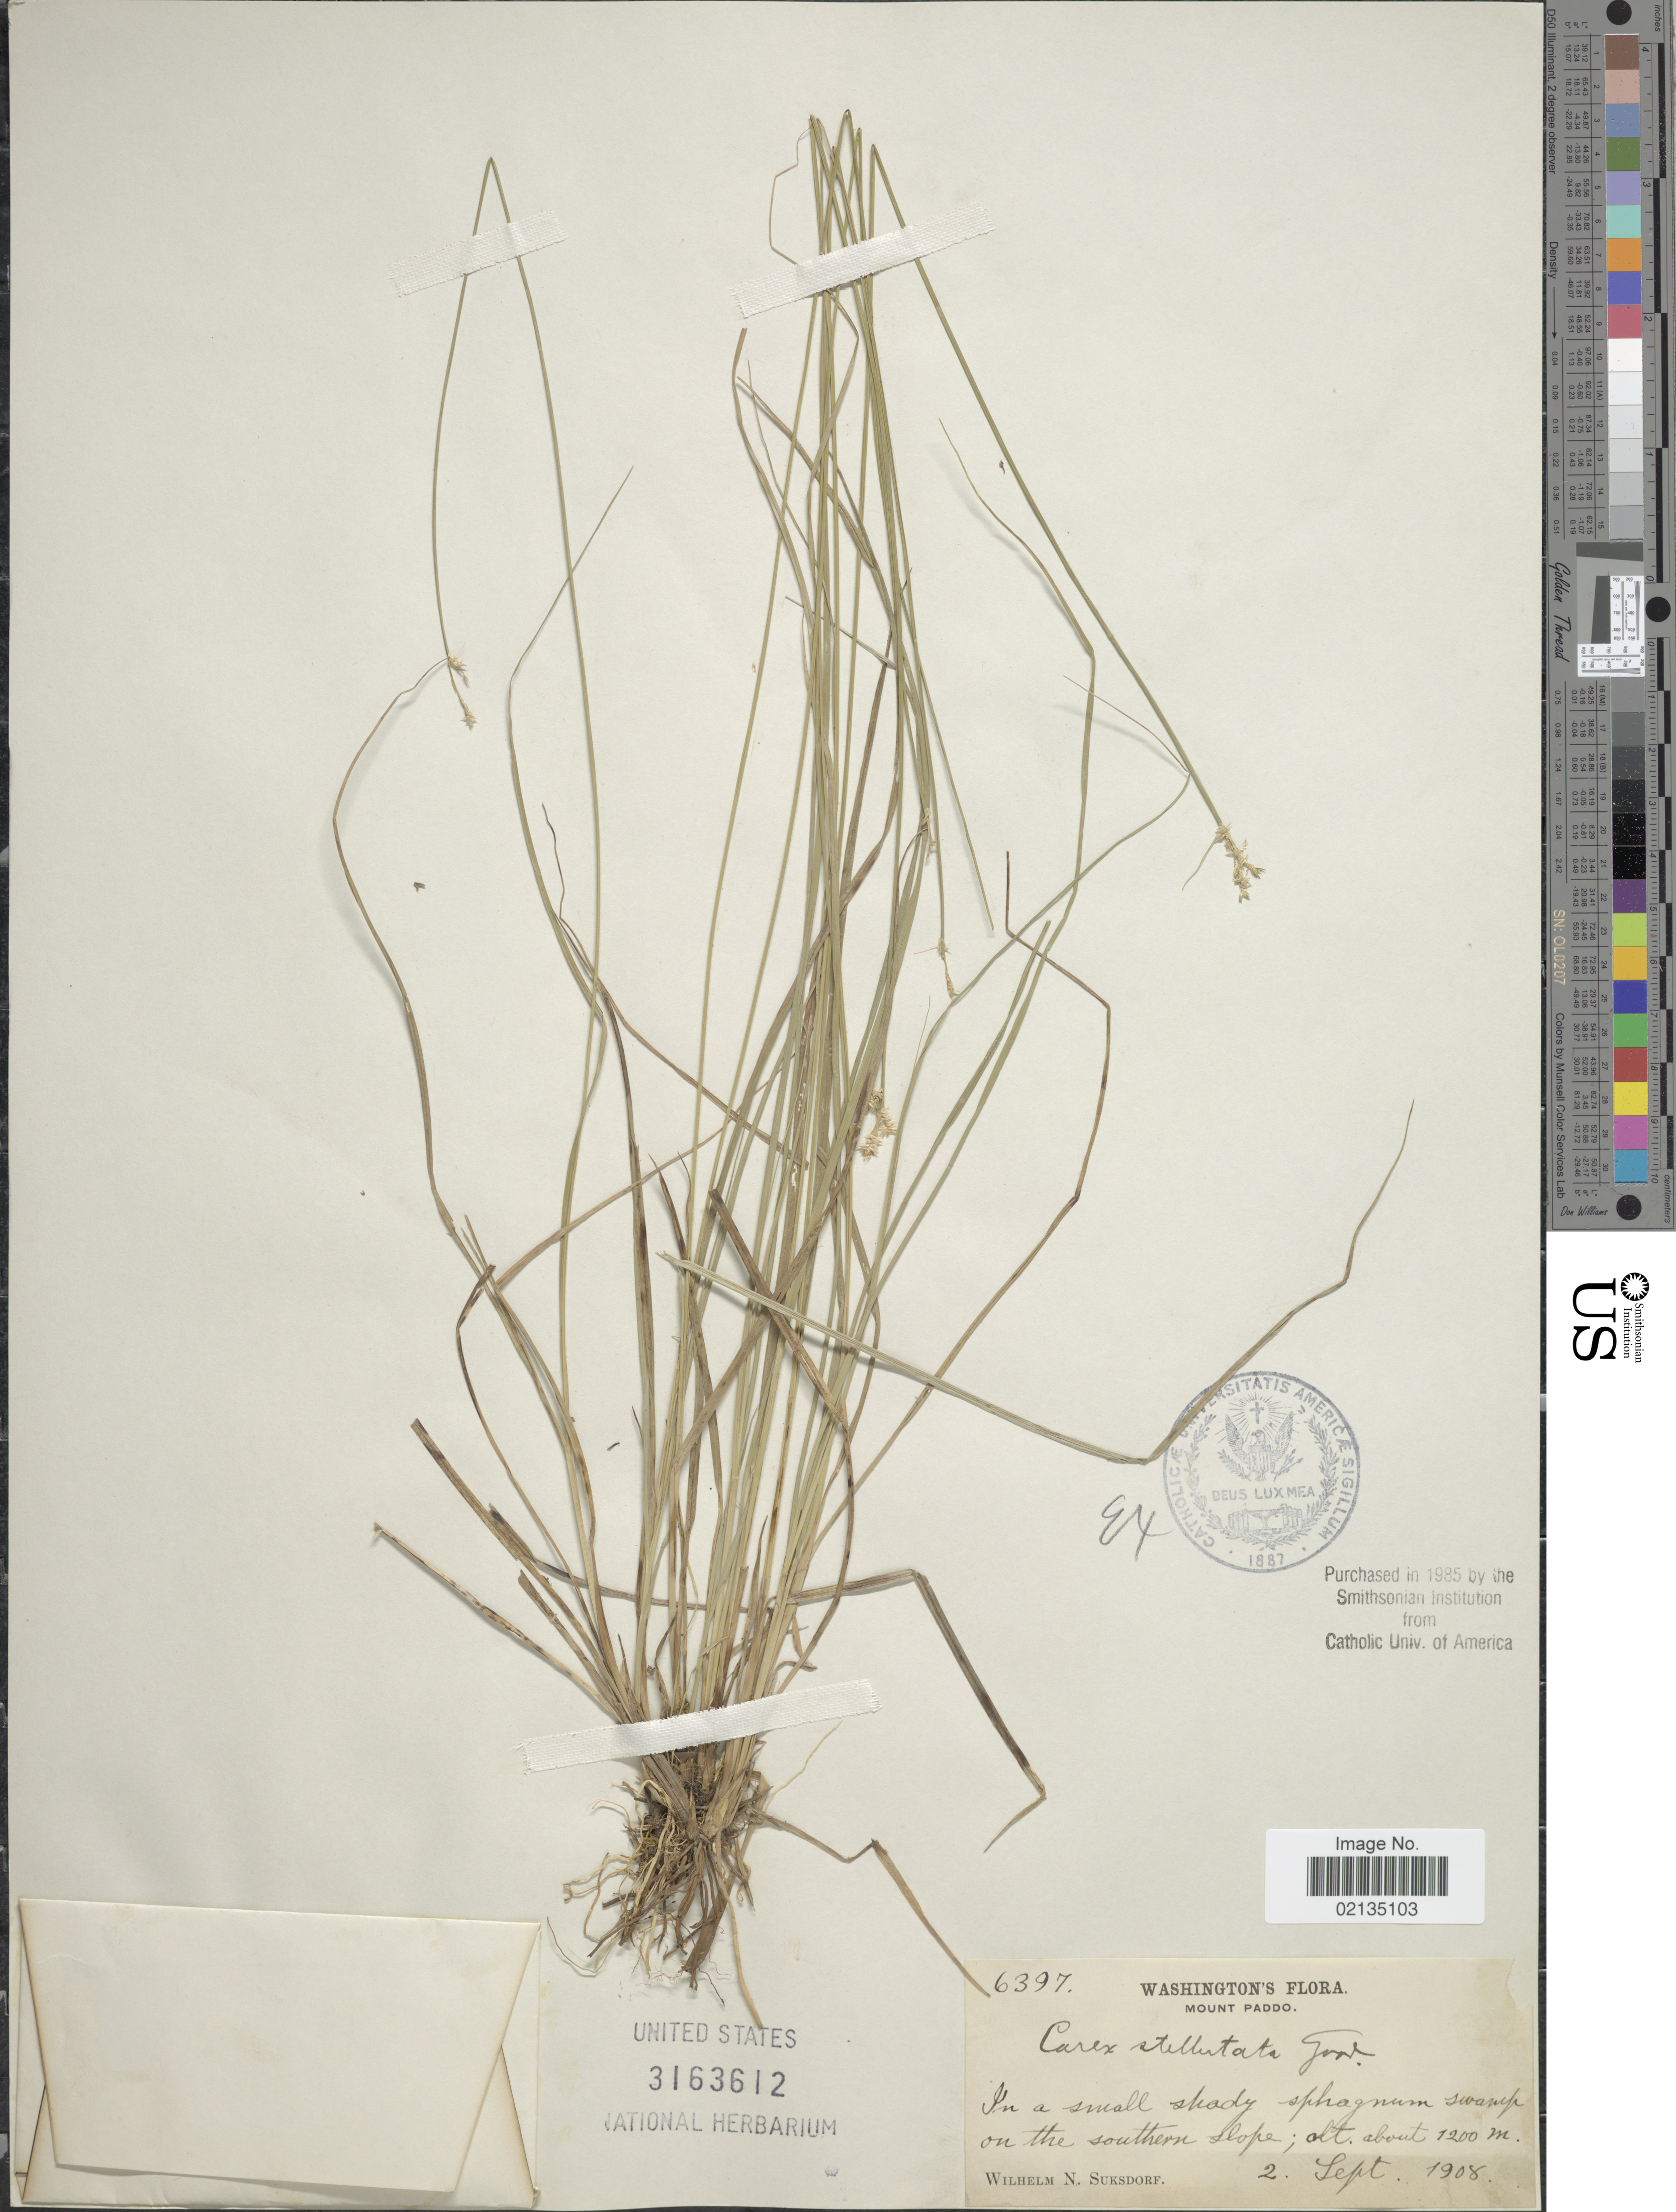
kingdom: Plantae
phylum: Tracheophyta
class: Liliopsida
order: Poales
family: Cyperaceae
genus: Carex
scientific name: Carex echinata subsp. echinata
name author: Murray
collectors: W. N. Suksdorf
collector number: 6397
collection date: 1908-09-02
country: United States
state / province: Washington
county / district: Skamania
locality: Washington, Mount Paddo. In on the southern slope.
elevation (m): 1200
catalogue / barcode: US 3163612